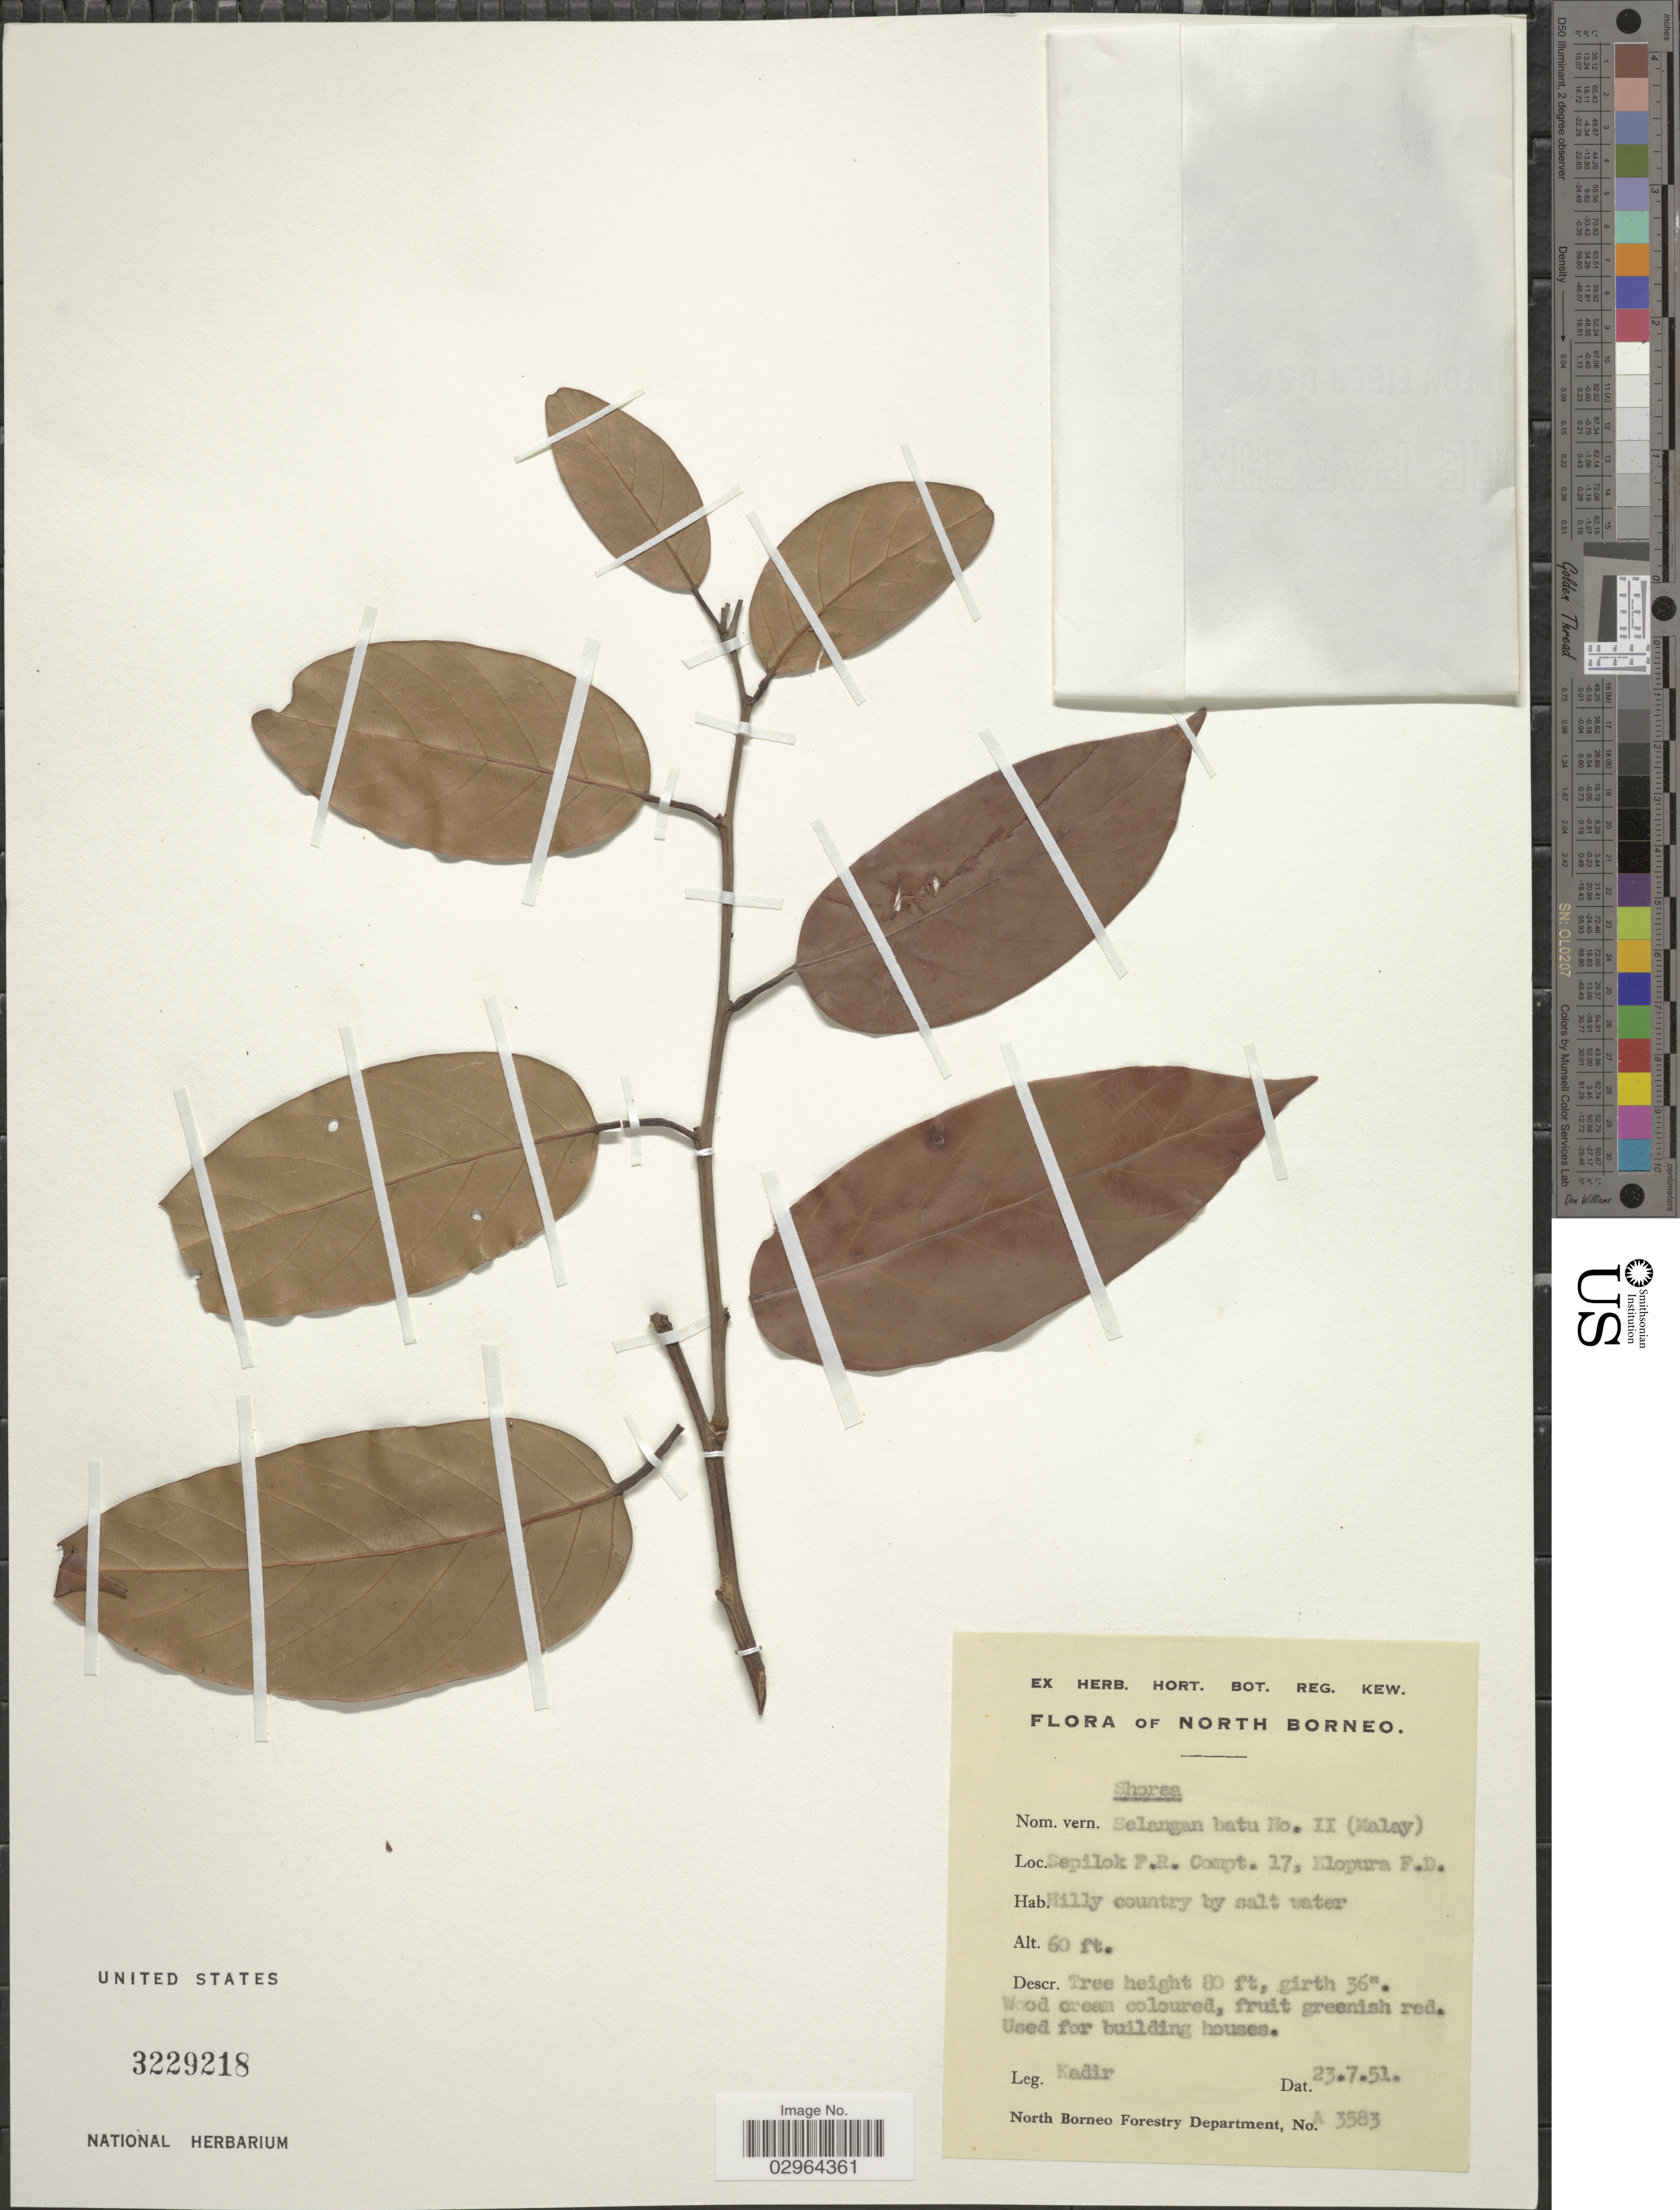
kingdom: Plantae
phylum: Tracheophyta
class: Magnoliopsida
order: Malvales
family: Dipterocarpaceae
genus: Shorea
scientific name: Shorea falciferoides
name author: Foxw.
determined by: Ashton, P. S.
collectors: -. Kadir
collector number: A3583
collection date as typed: Transcribed d/m/y: 23/7/51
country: Malaysia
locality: North Borneo. Sepilok F.R. Compt. 17, Elopura F.D.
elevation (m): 18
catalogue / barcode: US 3229218